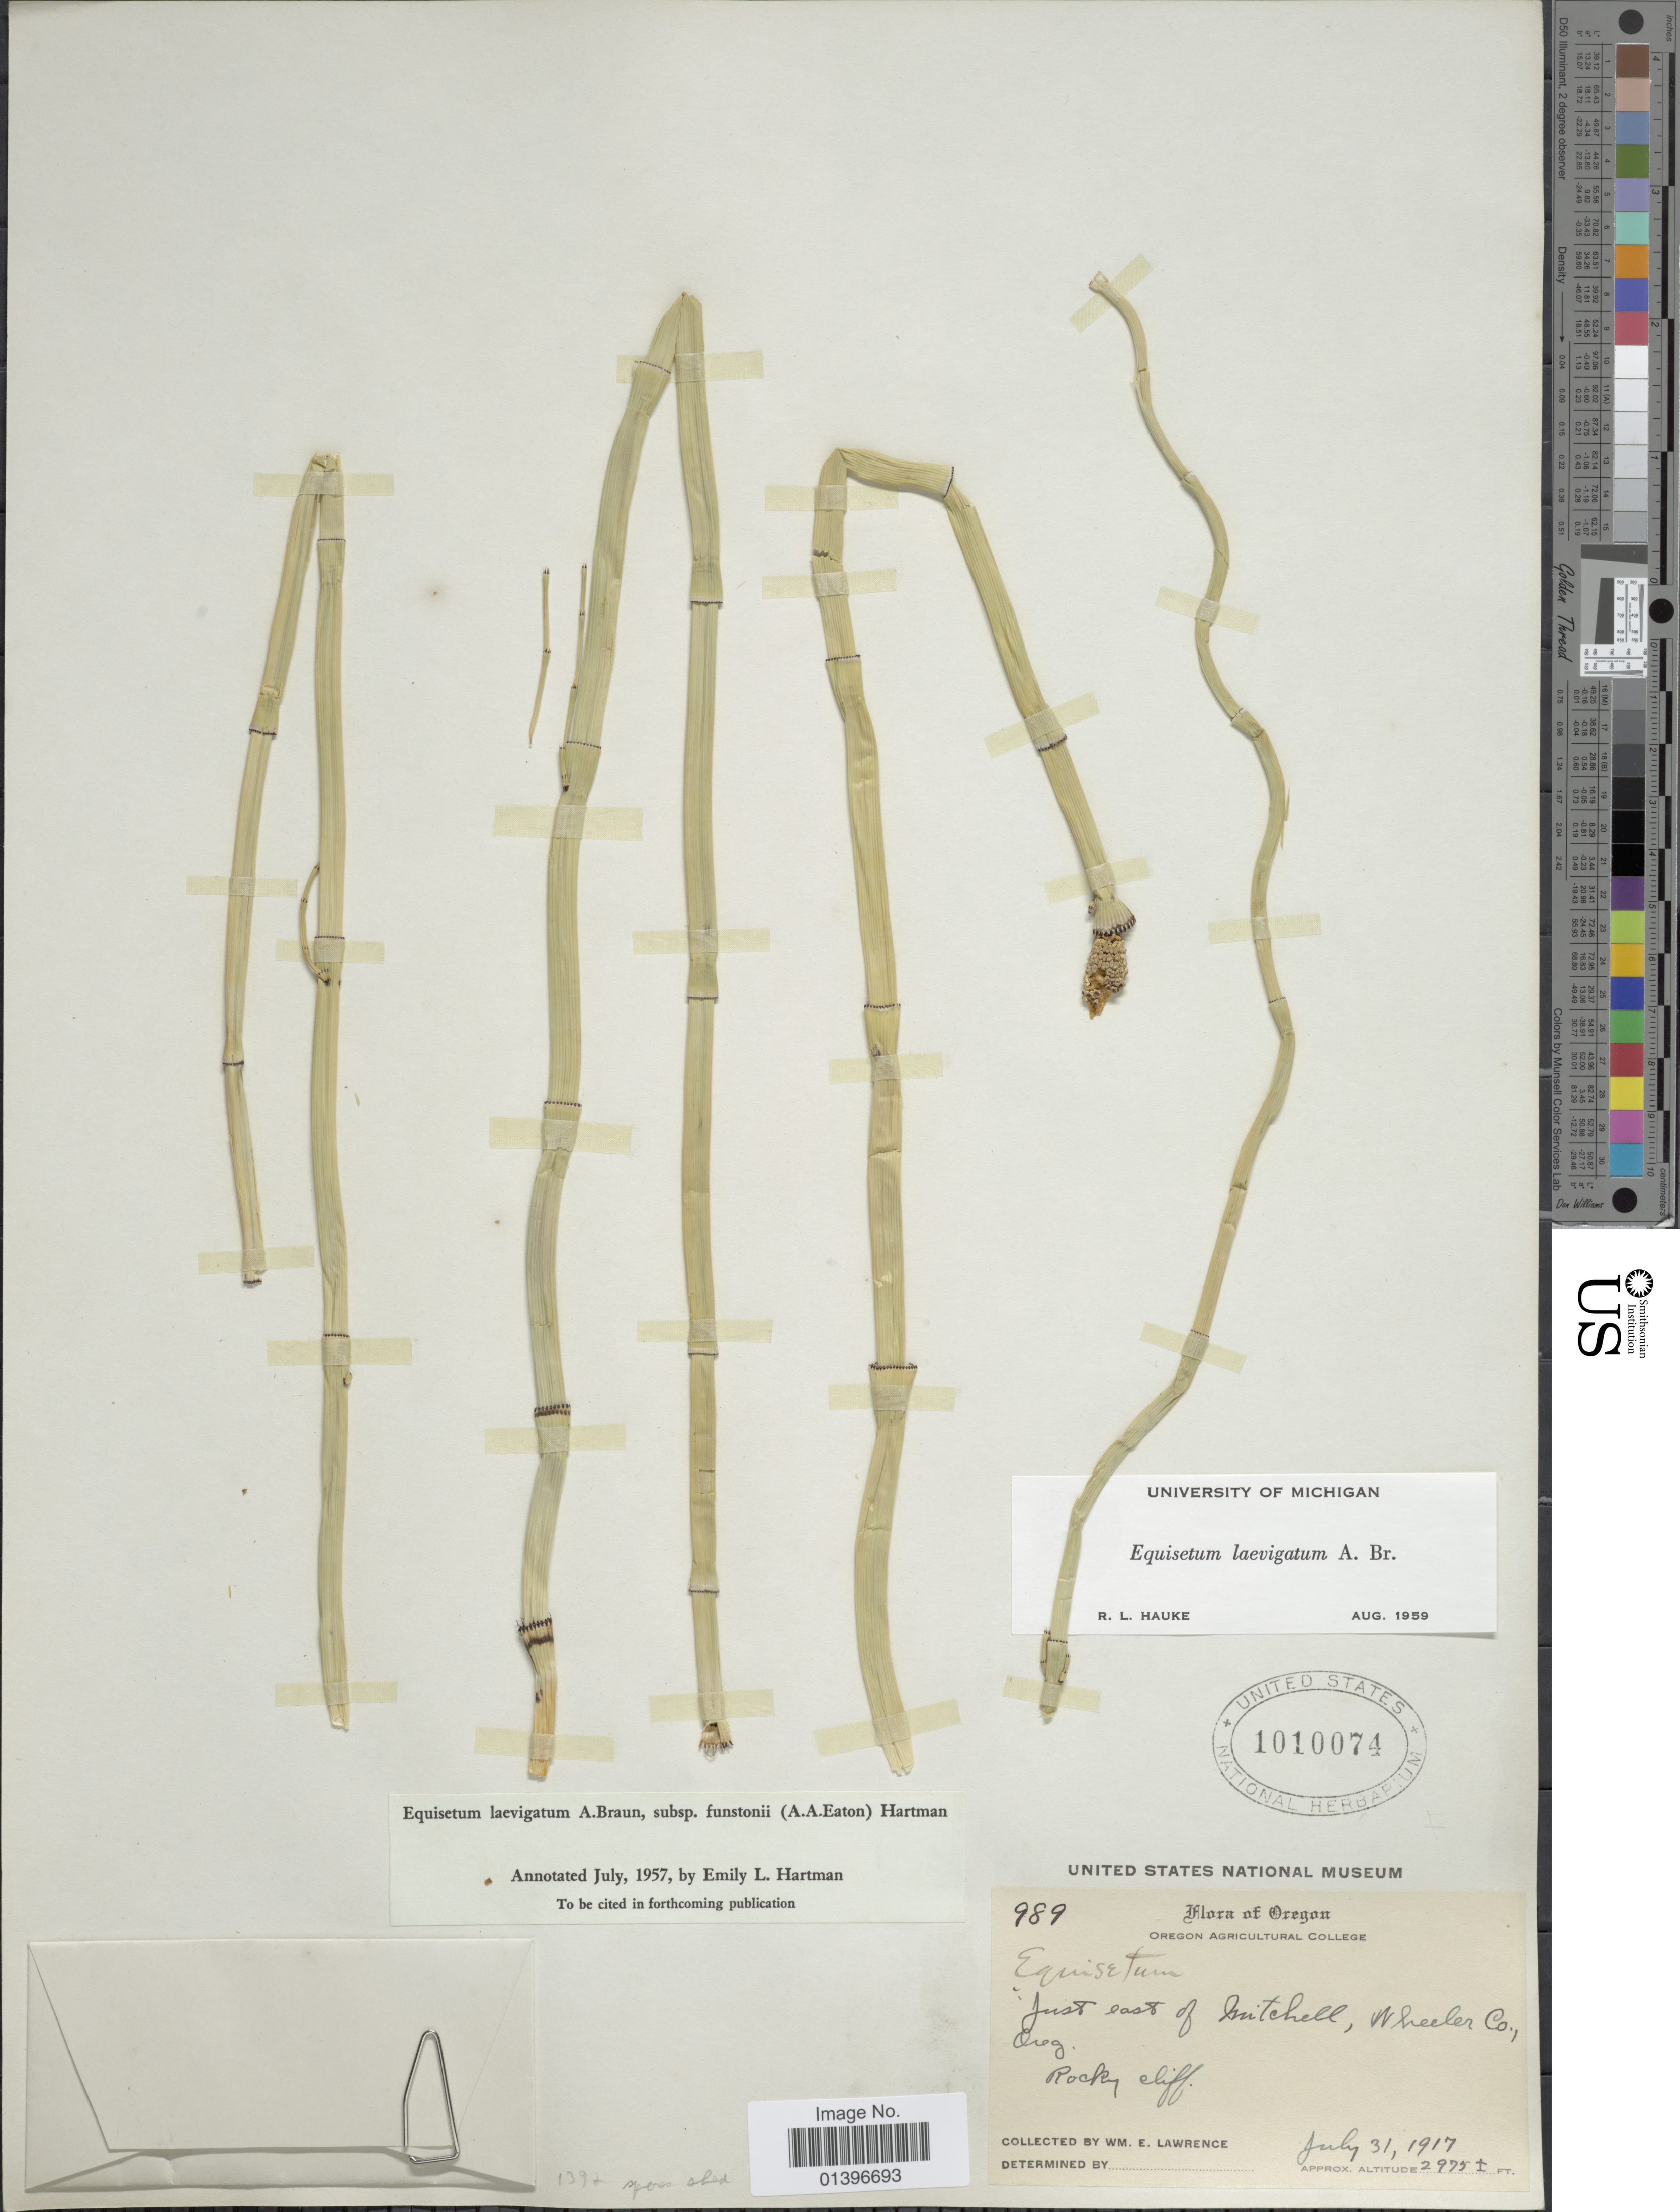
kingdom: Plantae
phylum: Tracheophyta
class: Polypodiopsida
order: Equisetales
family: Equisetaceae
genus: Equisetum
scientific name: Equisetum laevigatum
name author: A. Braun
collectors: W. Lawrence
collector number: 989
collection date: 1917-07-31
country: United States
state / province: Oregon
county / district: Wheeler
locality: Just east of Mitchell, Wheeler Co.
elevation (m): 907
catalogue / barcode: US 1010074